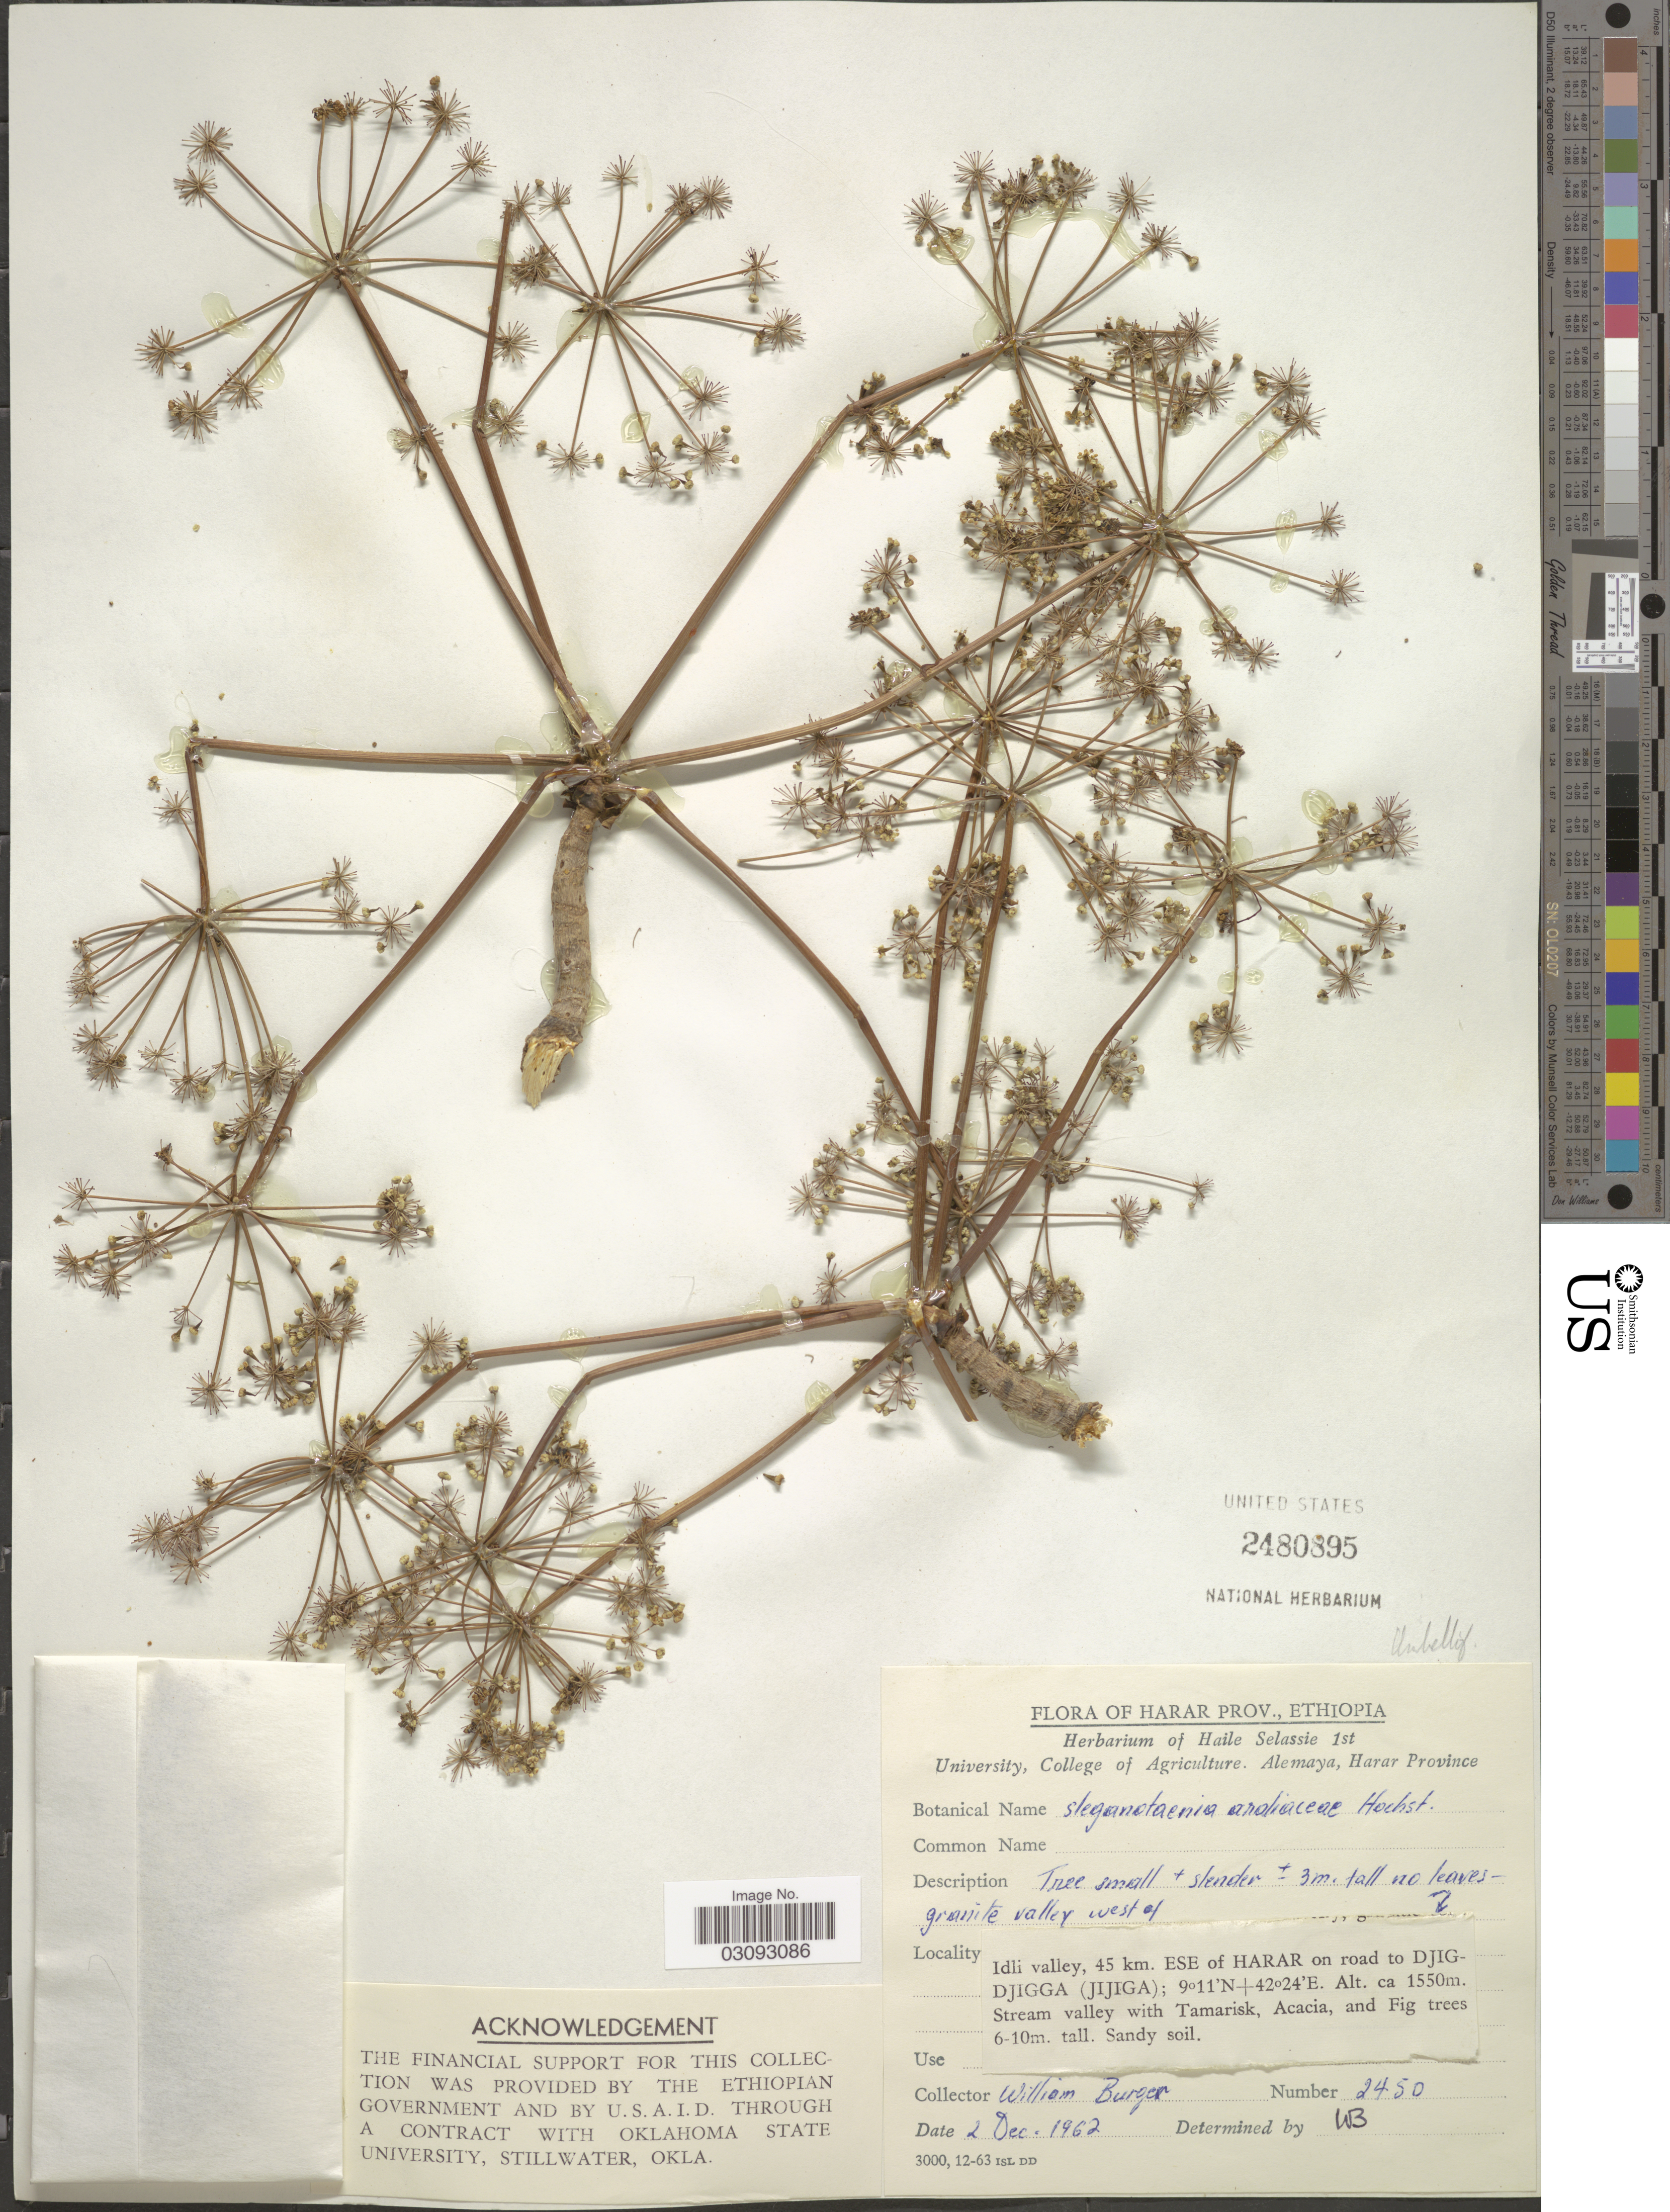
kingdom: Plantae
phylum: Tracheophyta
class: Magnoliopsida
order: Apiales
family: Apiaceae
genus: Peucedanum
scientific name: Peucedanum araliaceum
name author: (Hochst.) Benth. & Hook. f. ex Vatke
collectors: W. Burger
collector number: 2450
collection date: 1962-12-02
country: Ethiopia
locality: Harar Prov. Idli valley, 45 km. ESE of Harar on road to Djig-Djigga (Jijiga).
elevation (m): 1550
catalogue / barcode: US 2480895